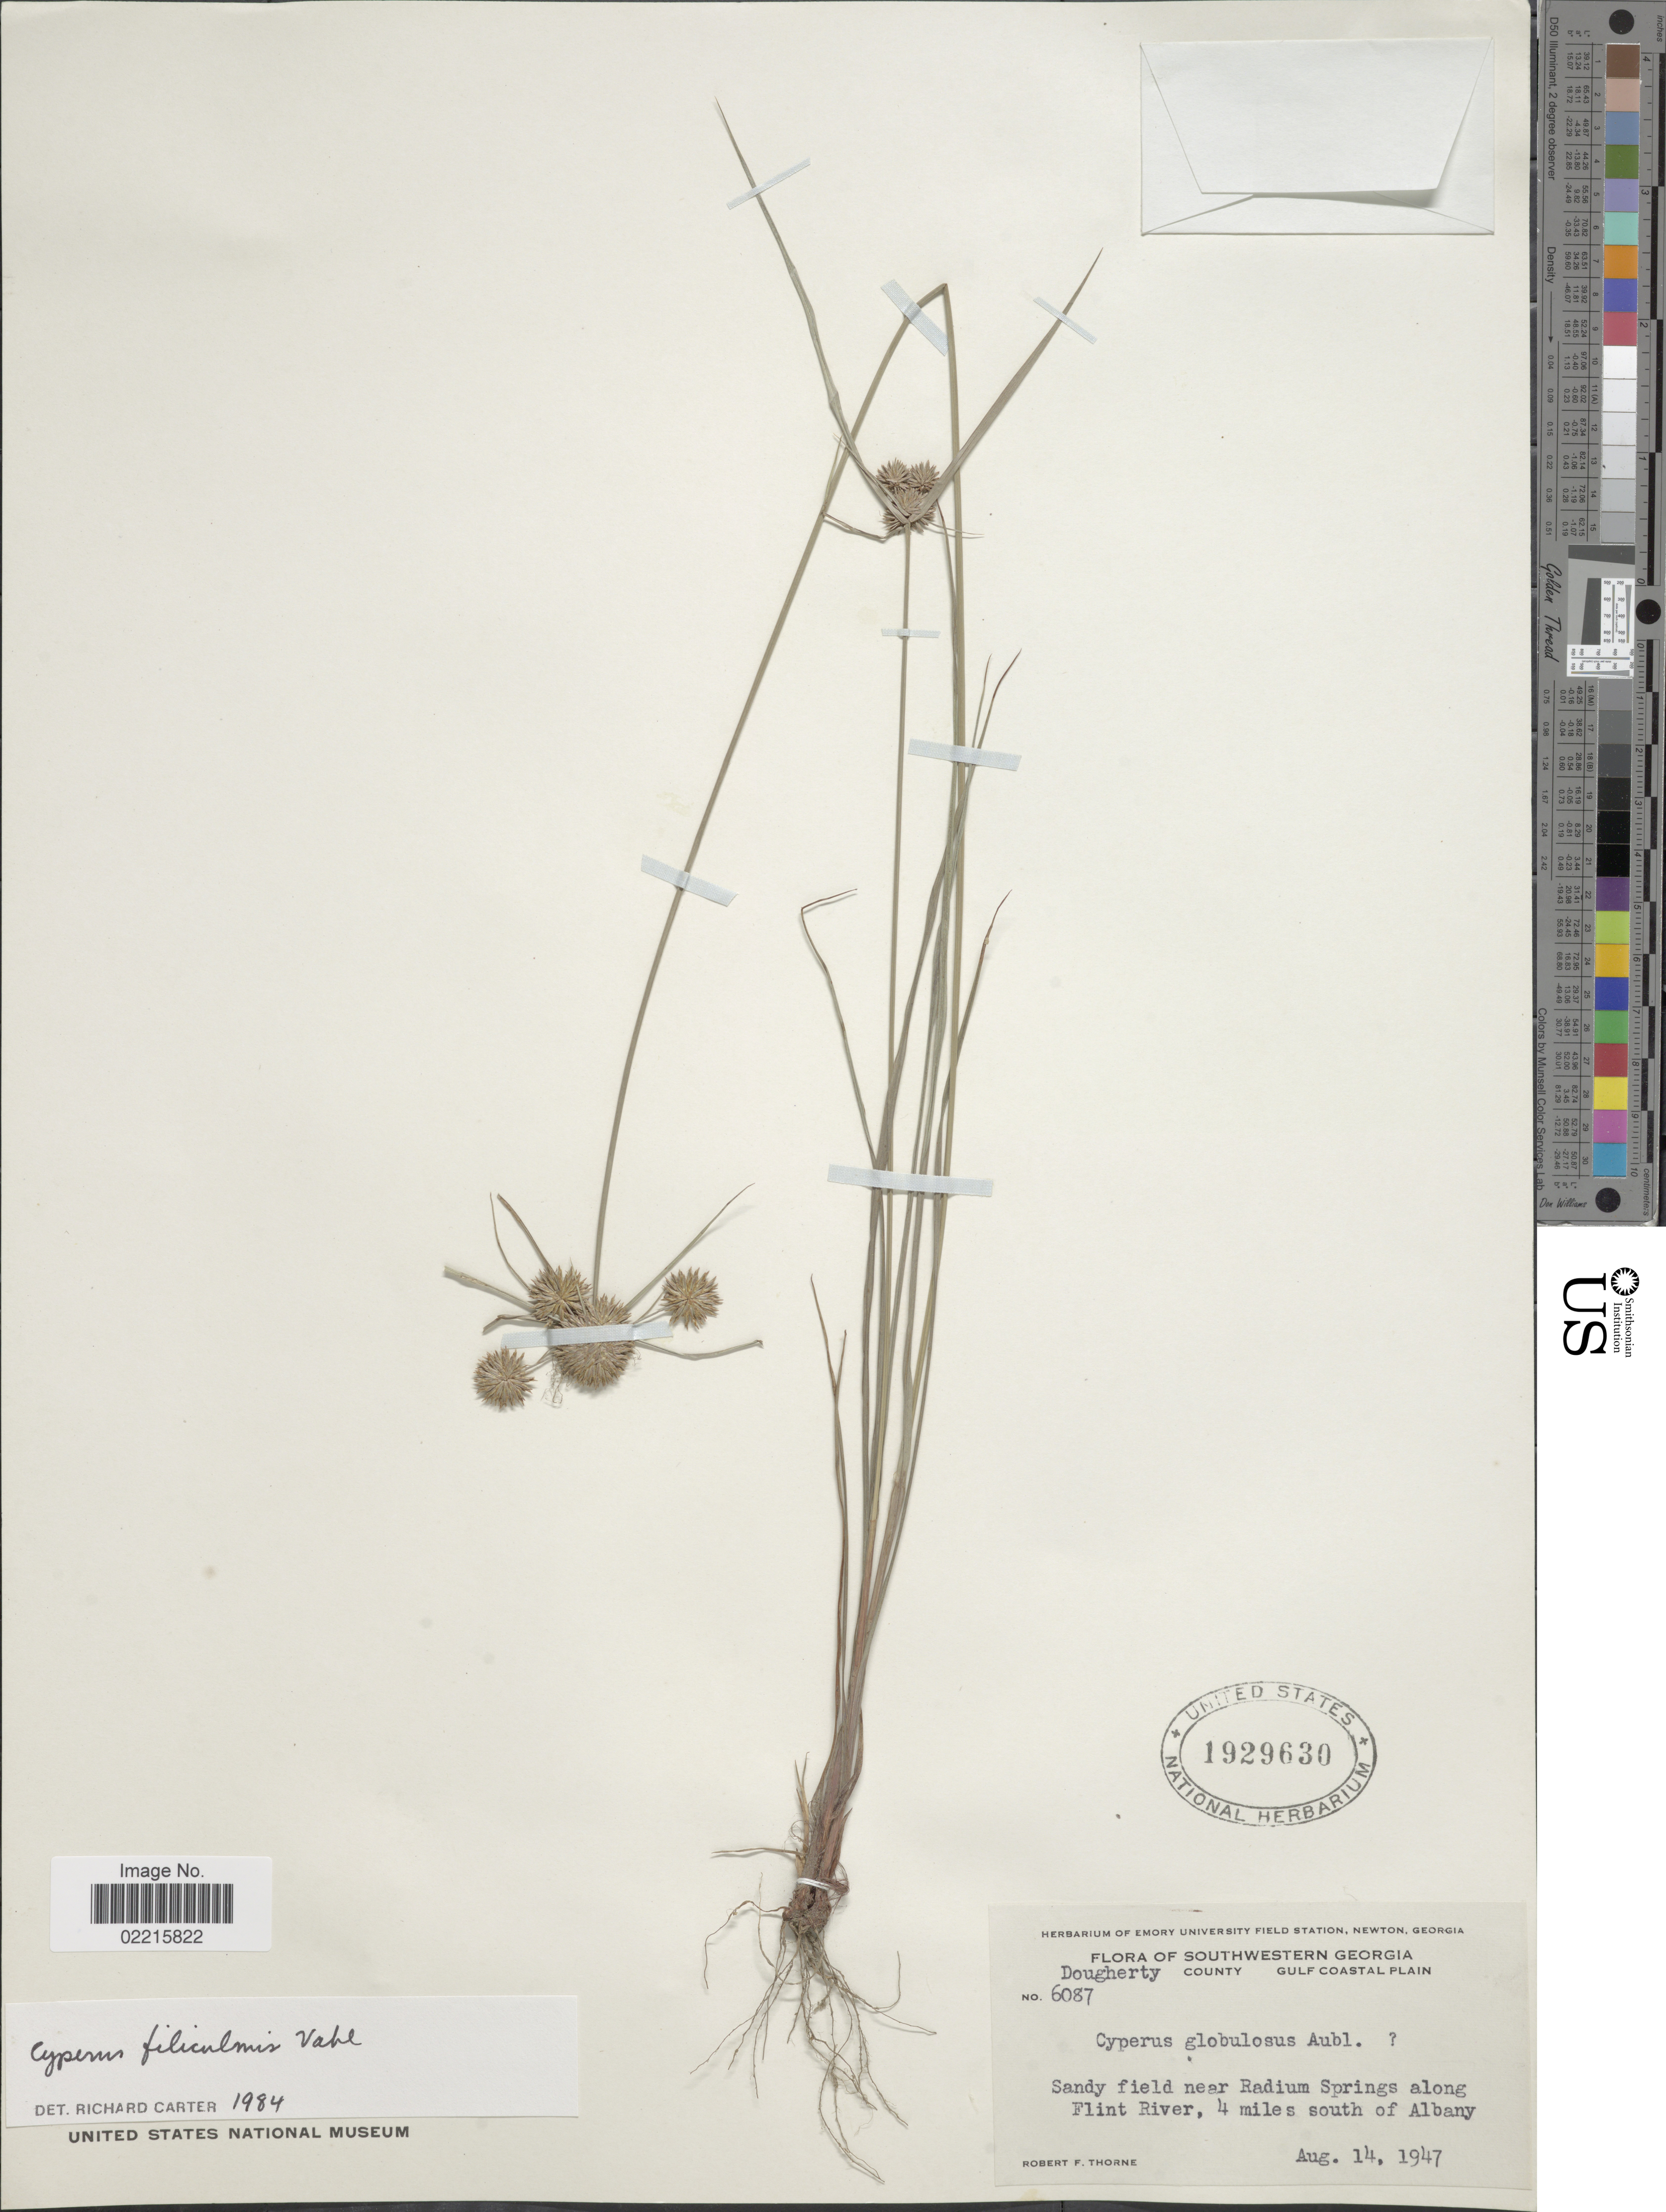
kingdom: Plantae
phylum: Tracheophyta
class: Liliopsida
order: Poales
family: Cyperaceae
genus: Cyperus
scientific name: Cyperus filiculmis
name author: Vahl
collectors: R. F. Thorne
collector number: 6087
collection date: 1947-08-14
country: United States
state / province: Georgia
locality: Southwestern Georgia. Dougherty County. Gulf Coastal Plain. Sandy field near Radium Springs along Flint River, 4 miles south of Albany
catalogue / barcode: US 1929630